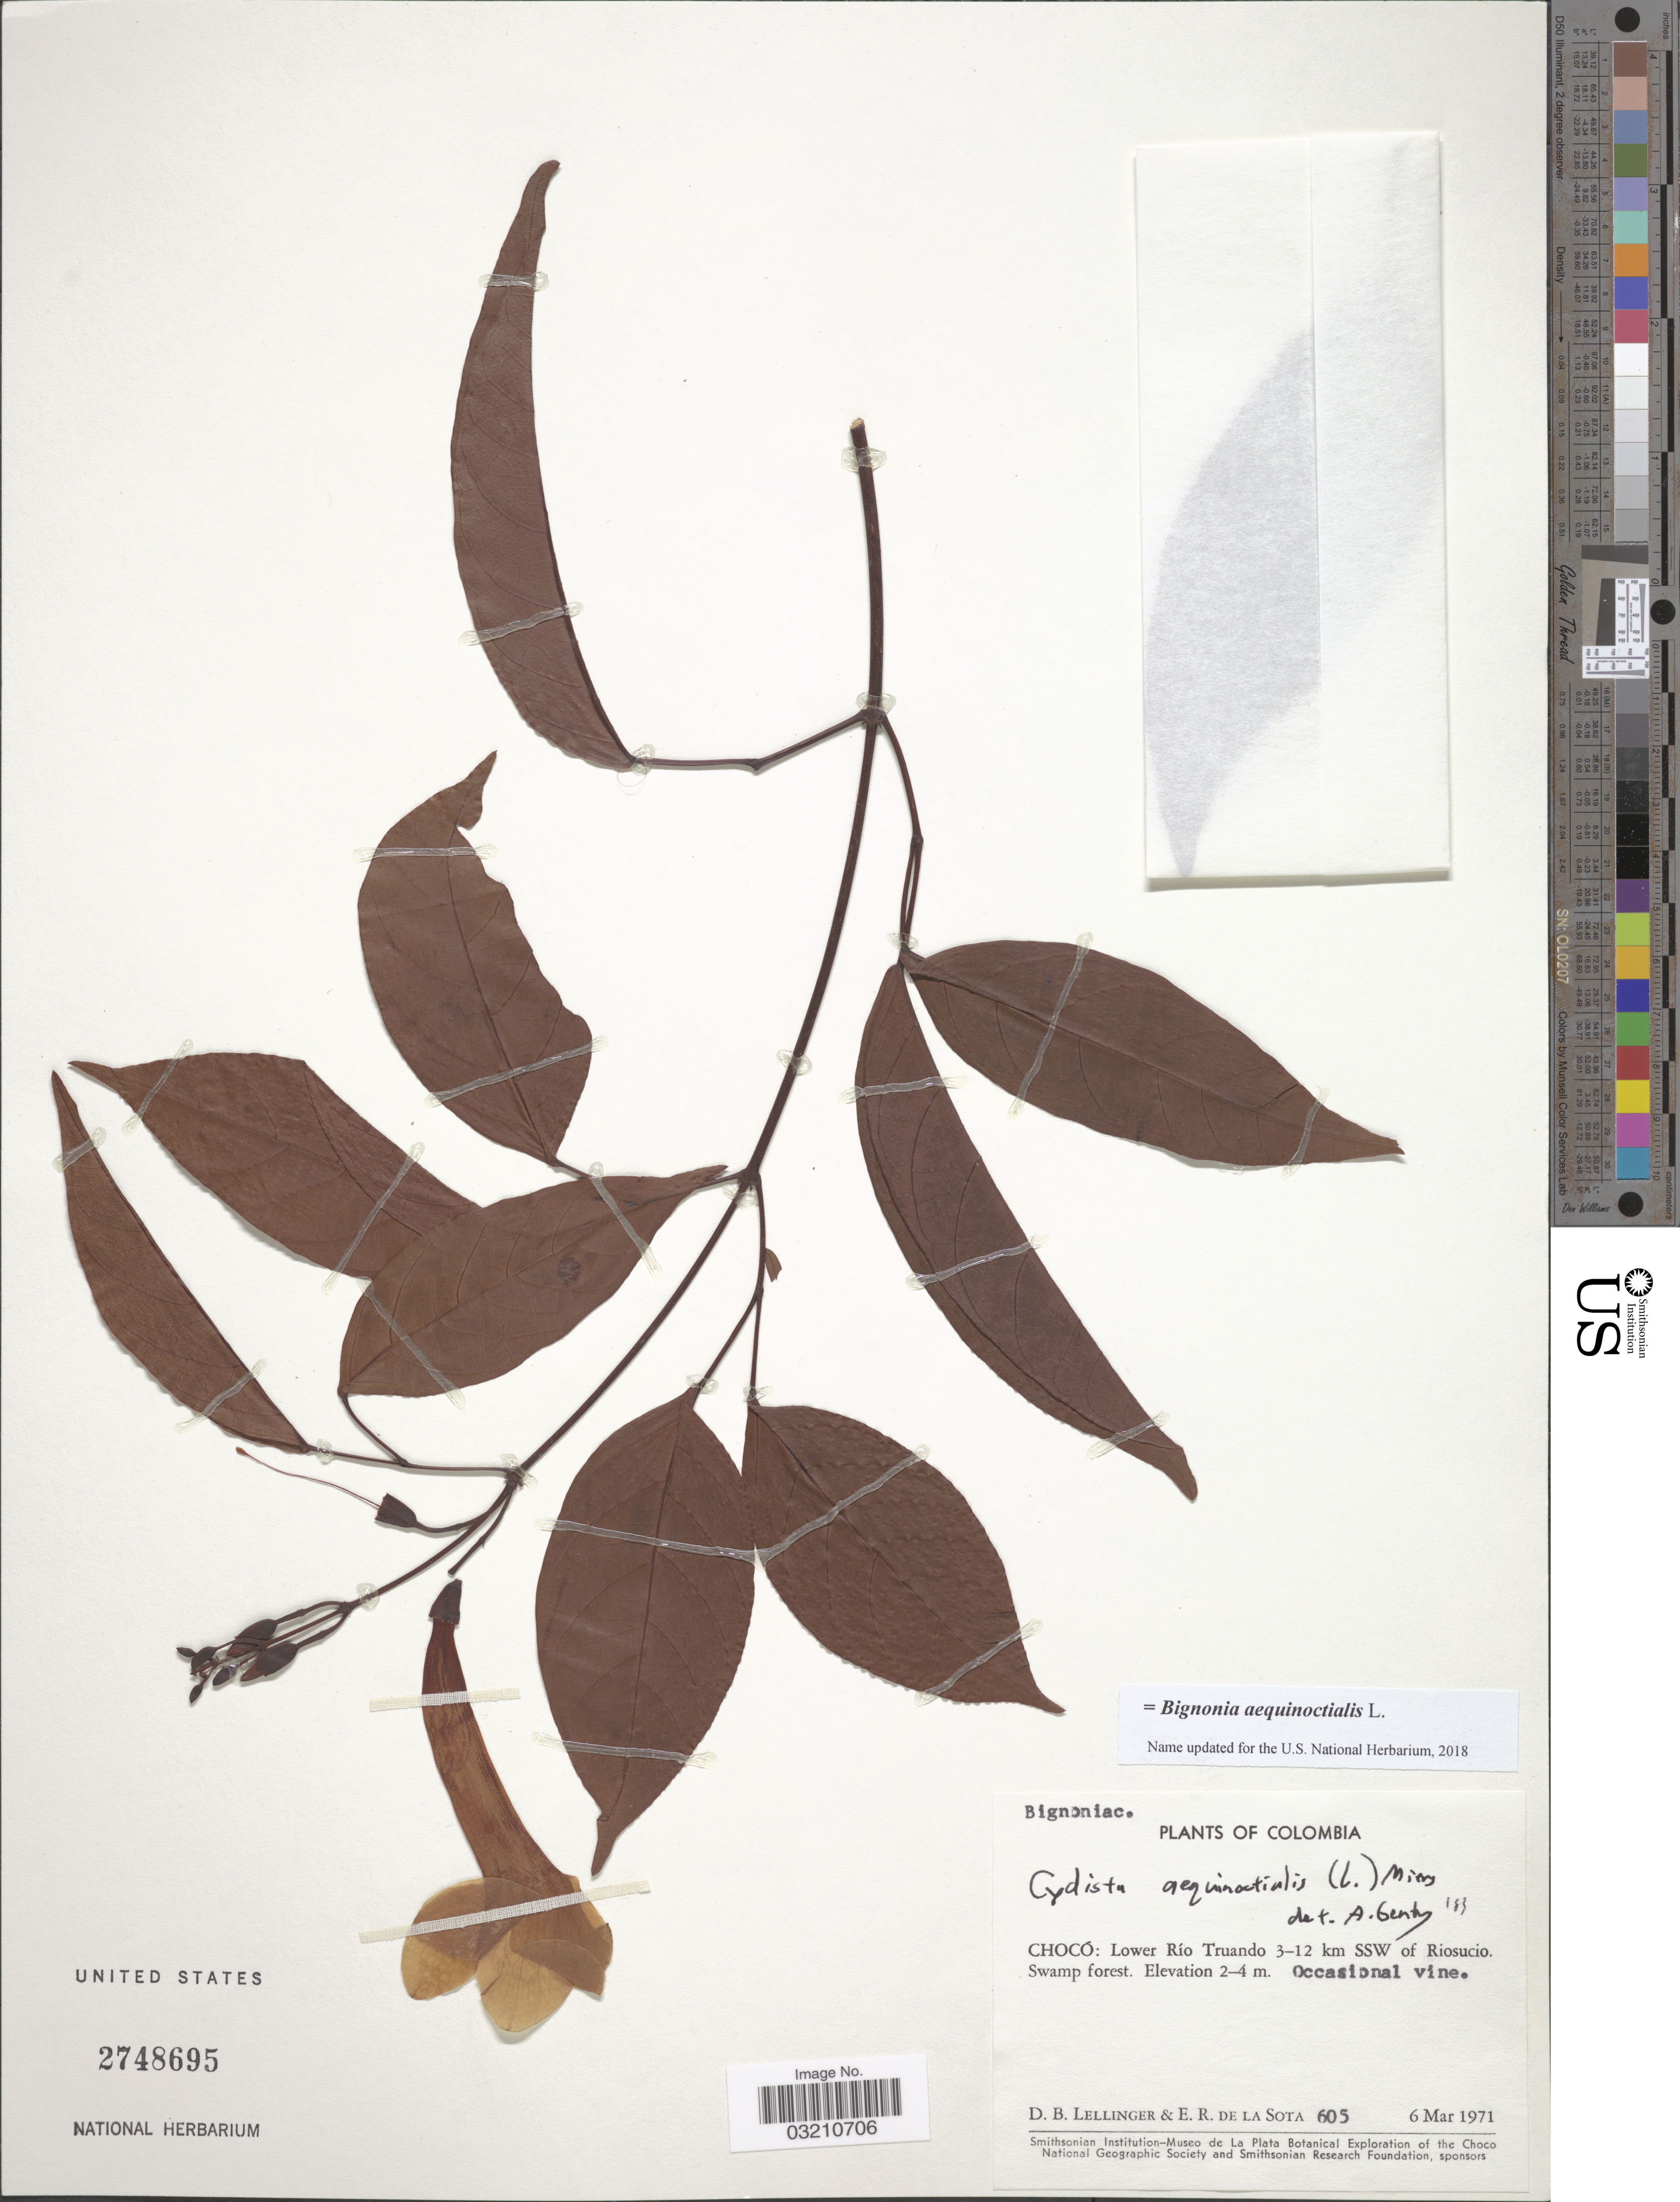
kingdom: Plantae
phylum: Tracheophyta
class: Magnoliopsida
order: Lamiales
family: Bignoniaceae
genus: Bignonia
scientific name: Bignonia aequinoctialis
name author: L.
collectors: D. B. Lellinger & E. R. de la Sota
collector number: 605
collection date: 1971-03-06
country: Colombia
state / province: Chocó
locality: Lower Río Truando 3-12 km SSW of Riosucio.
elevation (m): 2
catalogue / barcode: US 2748695